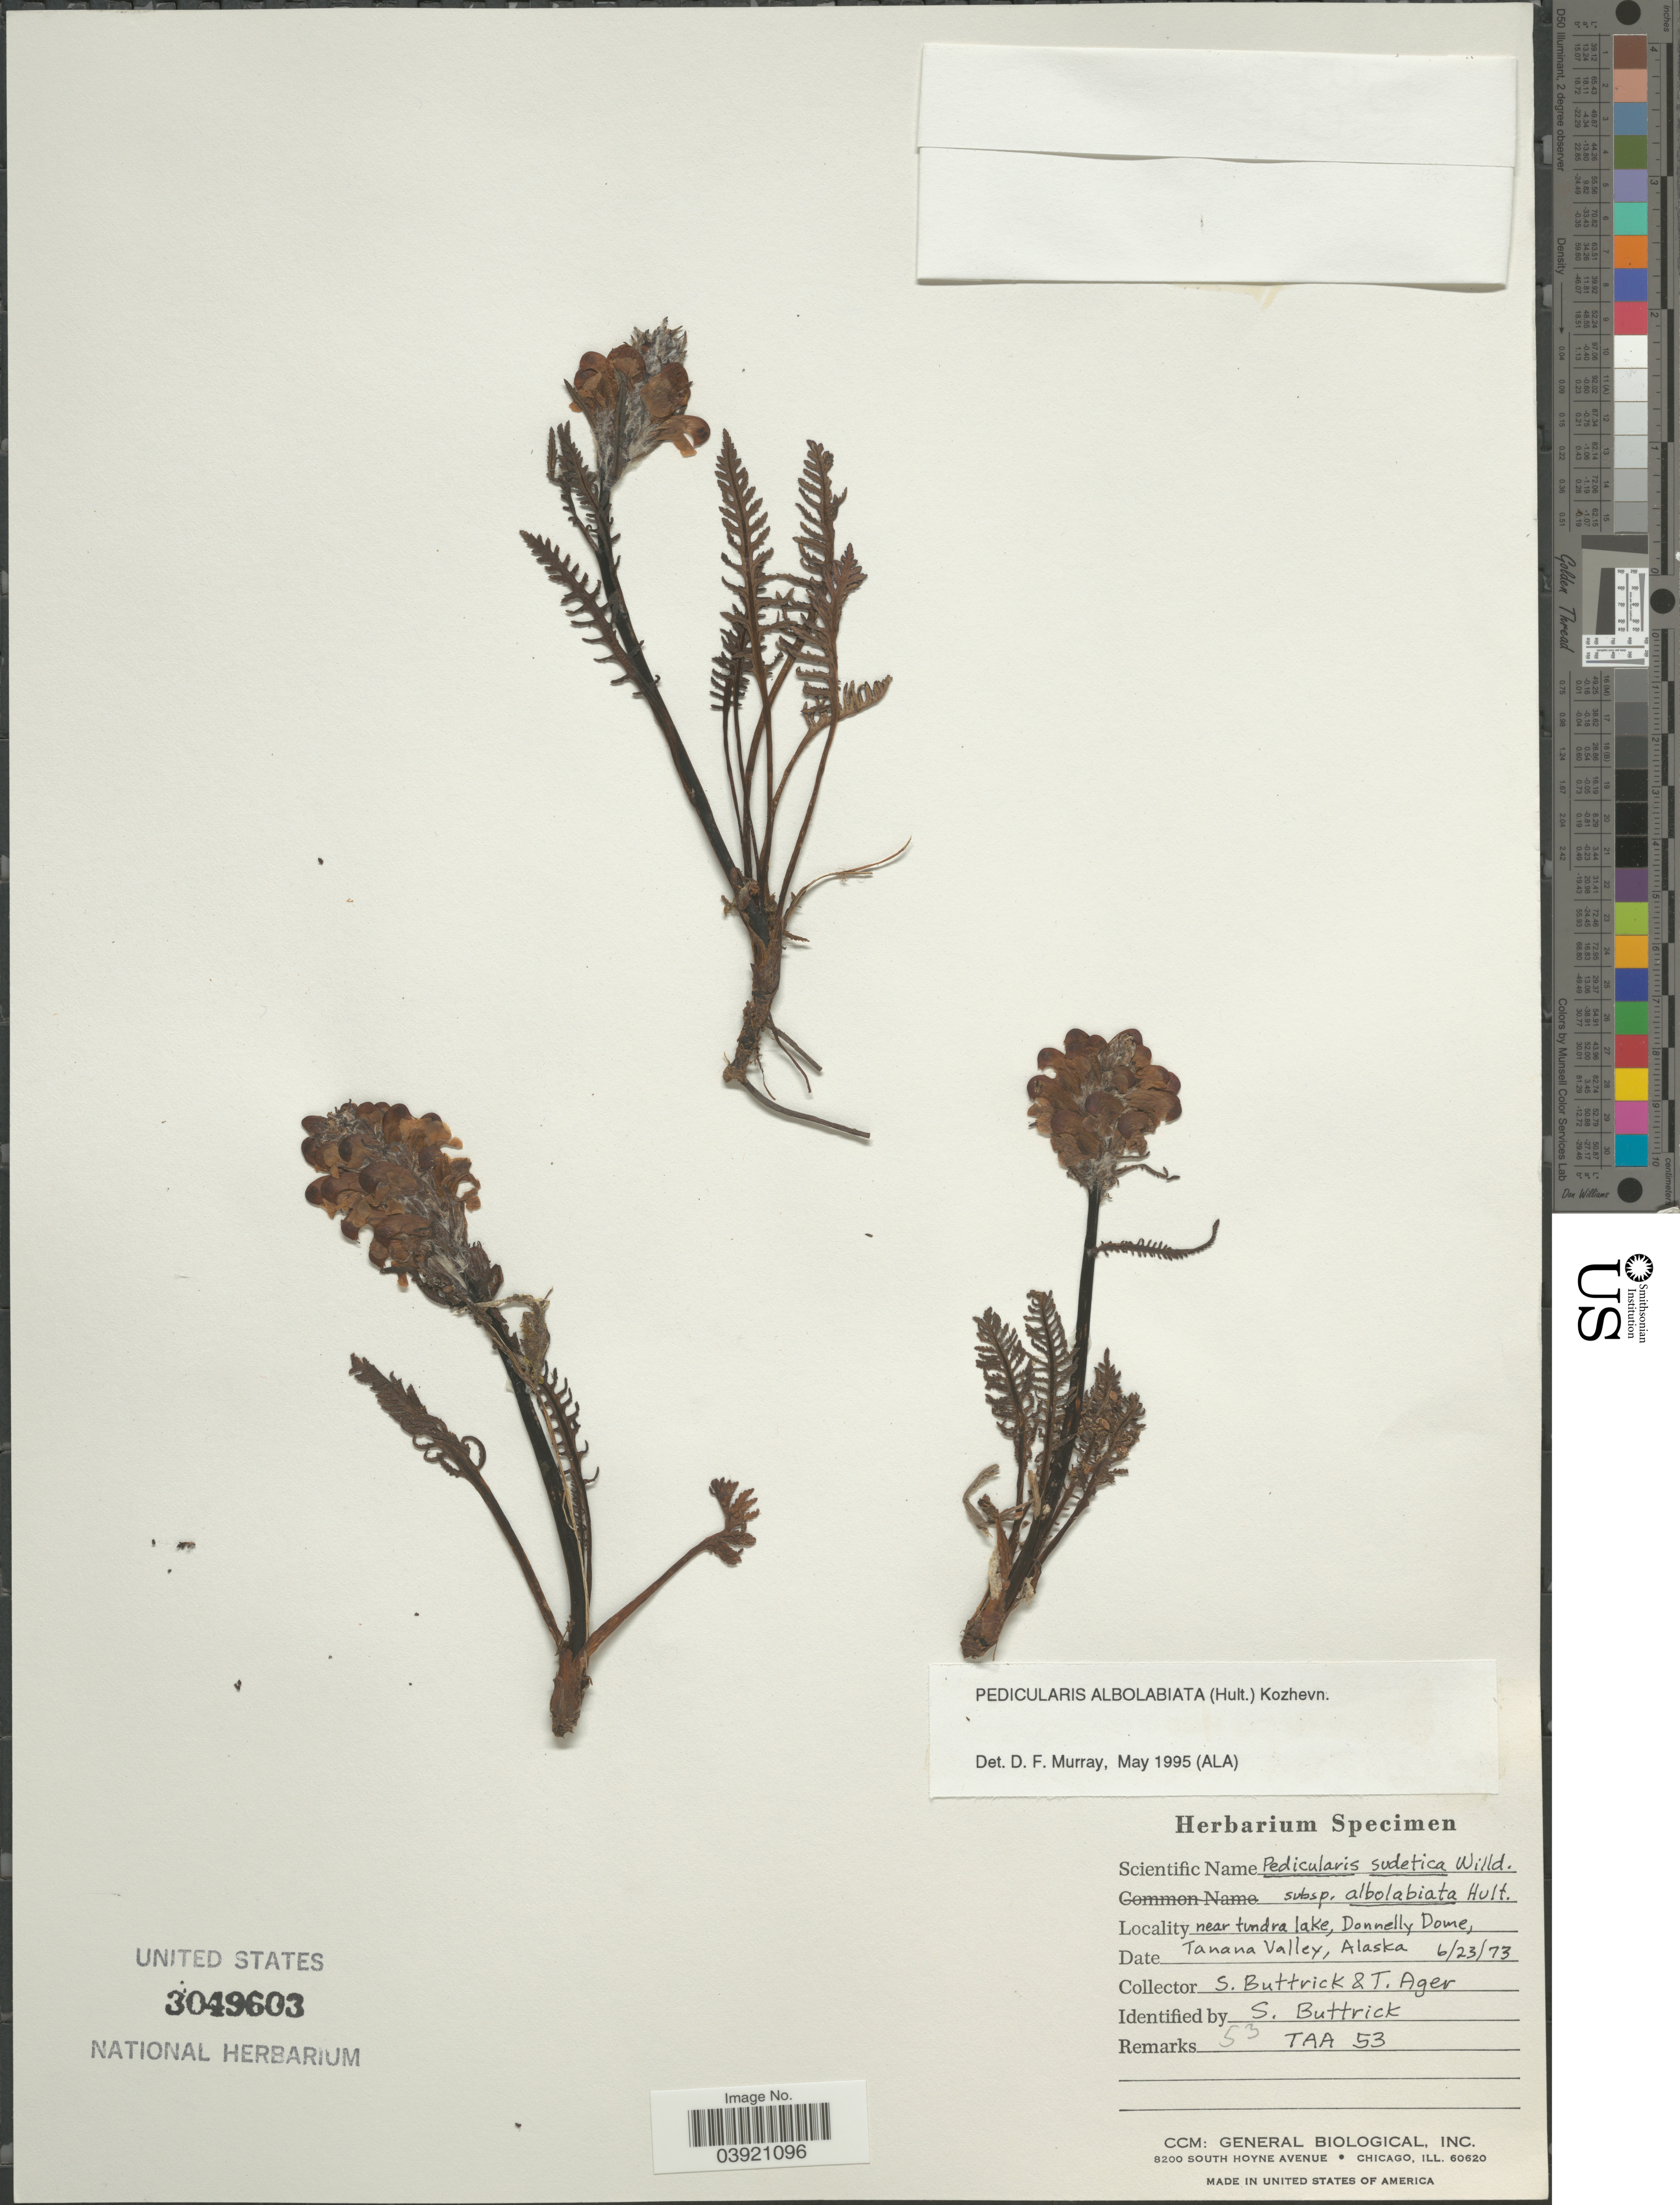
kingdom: Plantae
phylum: Tracheophyta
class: Magnoliopsida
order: Lamiales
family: Orobanchaceae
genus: Pedicularis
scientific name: Pedicularis albolabiata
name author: (Hultén) Kozhevn.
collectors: S. Buttrick & T. Ager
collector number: TAA53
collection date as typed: Transcribed d/m/y: 23/6/73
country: United States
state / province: Alaska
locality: Near tundra lake, Donnelly Dome, Tanana Valley.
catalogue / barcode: US 3049603